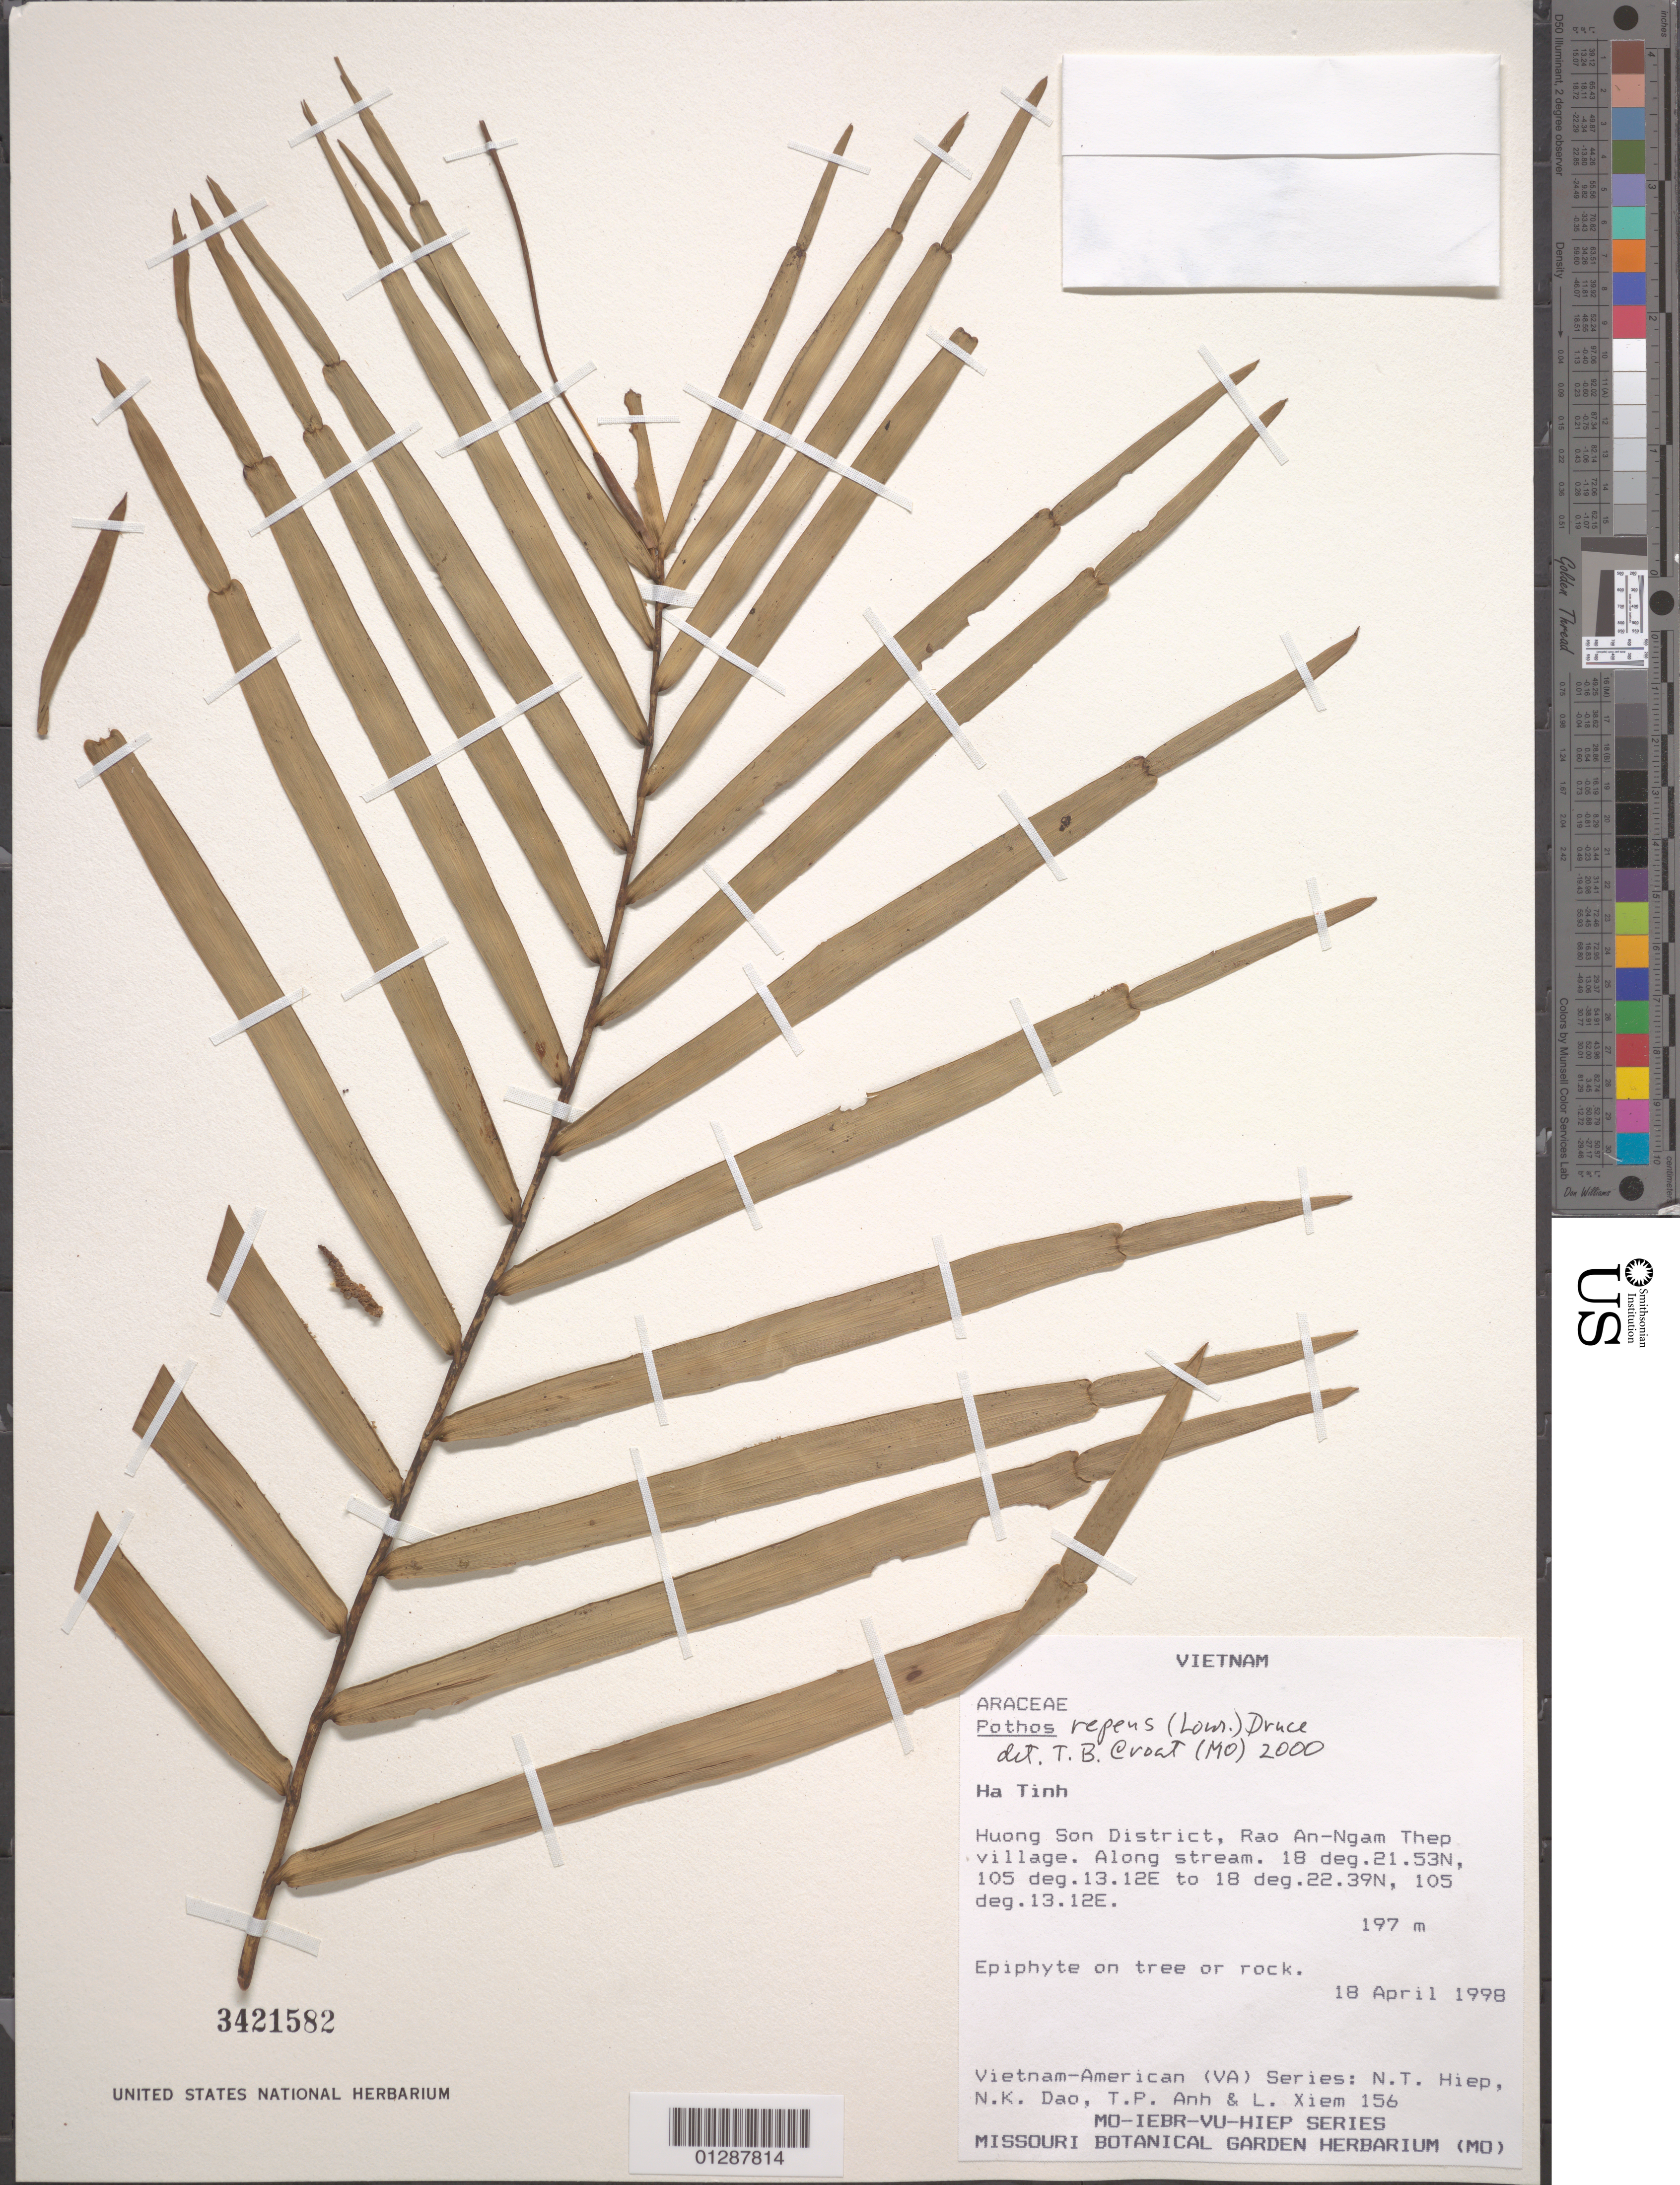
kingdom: Plantae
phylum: Tracheophyta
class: Liliopsida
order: Alismatales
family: Araceae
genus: Pothos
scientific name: Pothos repens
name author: (Lour.) Druce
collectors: N. T. Hiep, N. Dao, T. Anh & L. Xiem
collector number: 156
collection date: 1998-04-18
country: Vietnam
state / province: Ha Tinh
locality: Huong Son District, Rao An-Ngam Thep village.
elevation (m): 197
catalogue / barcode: US 3421582